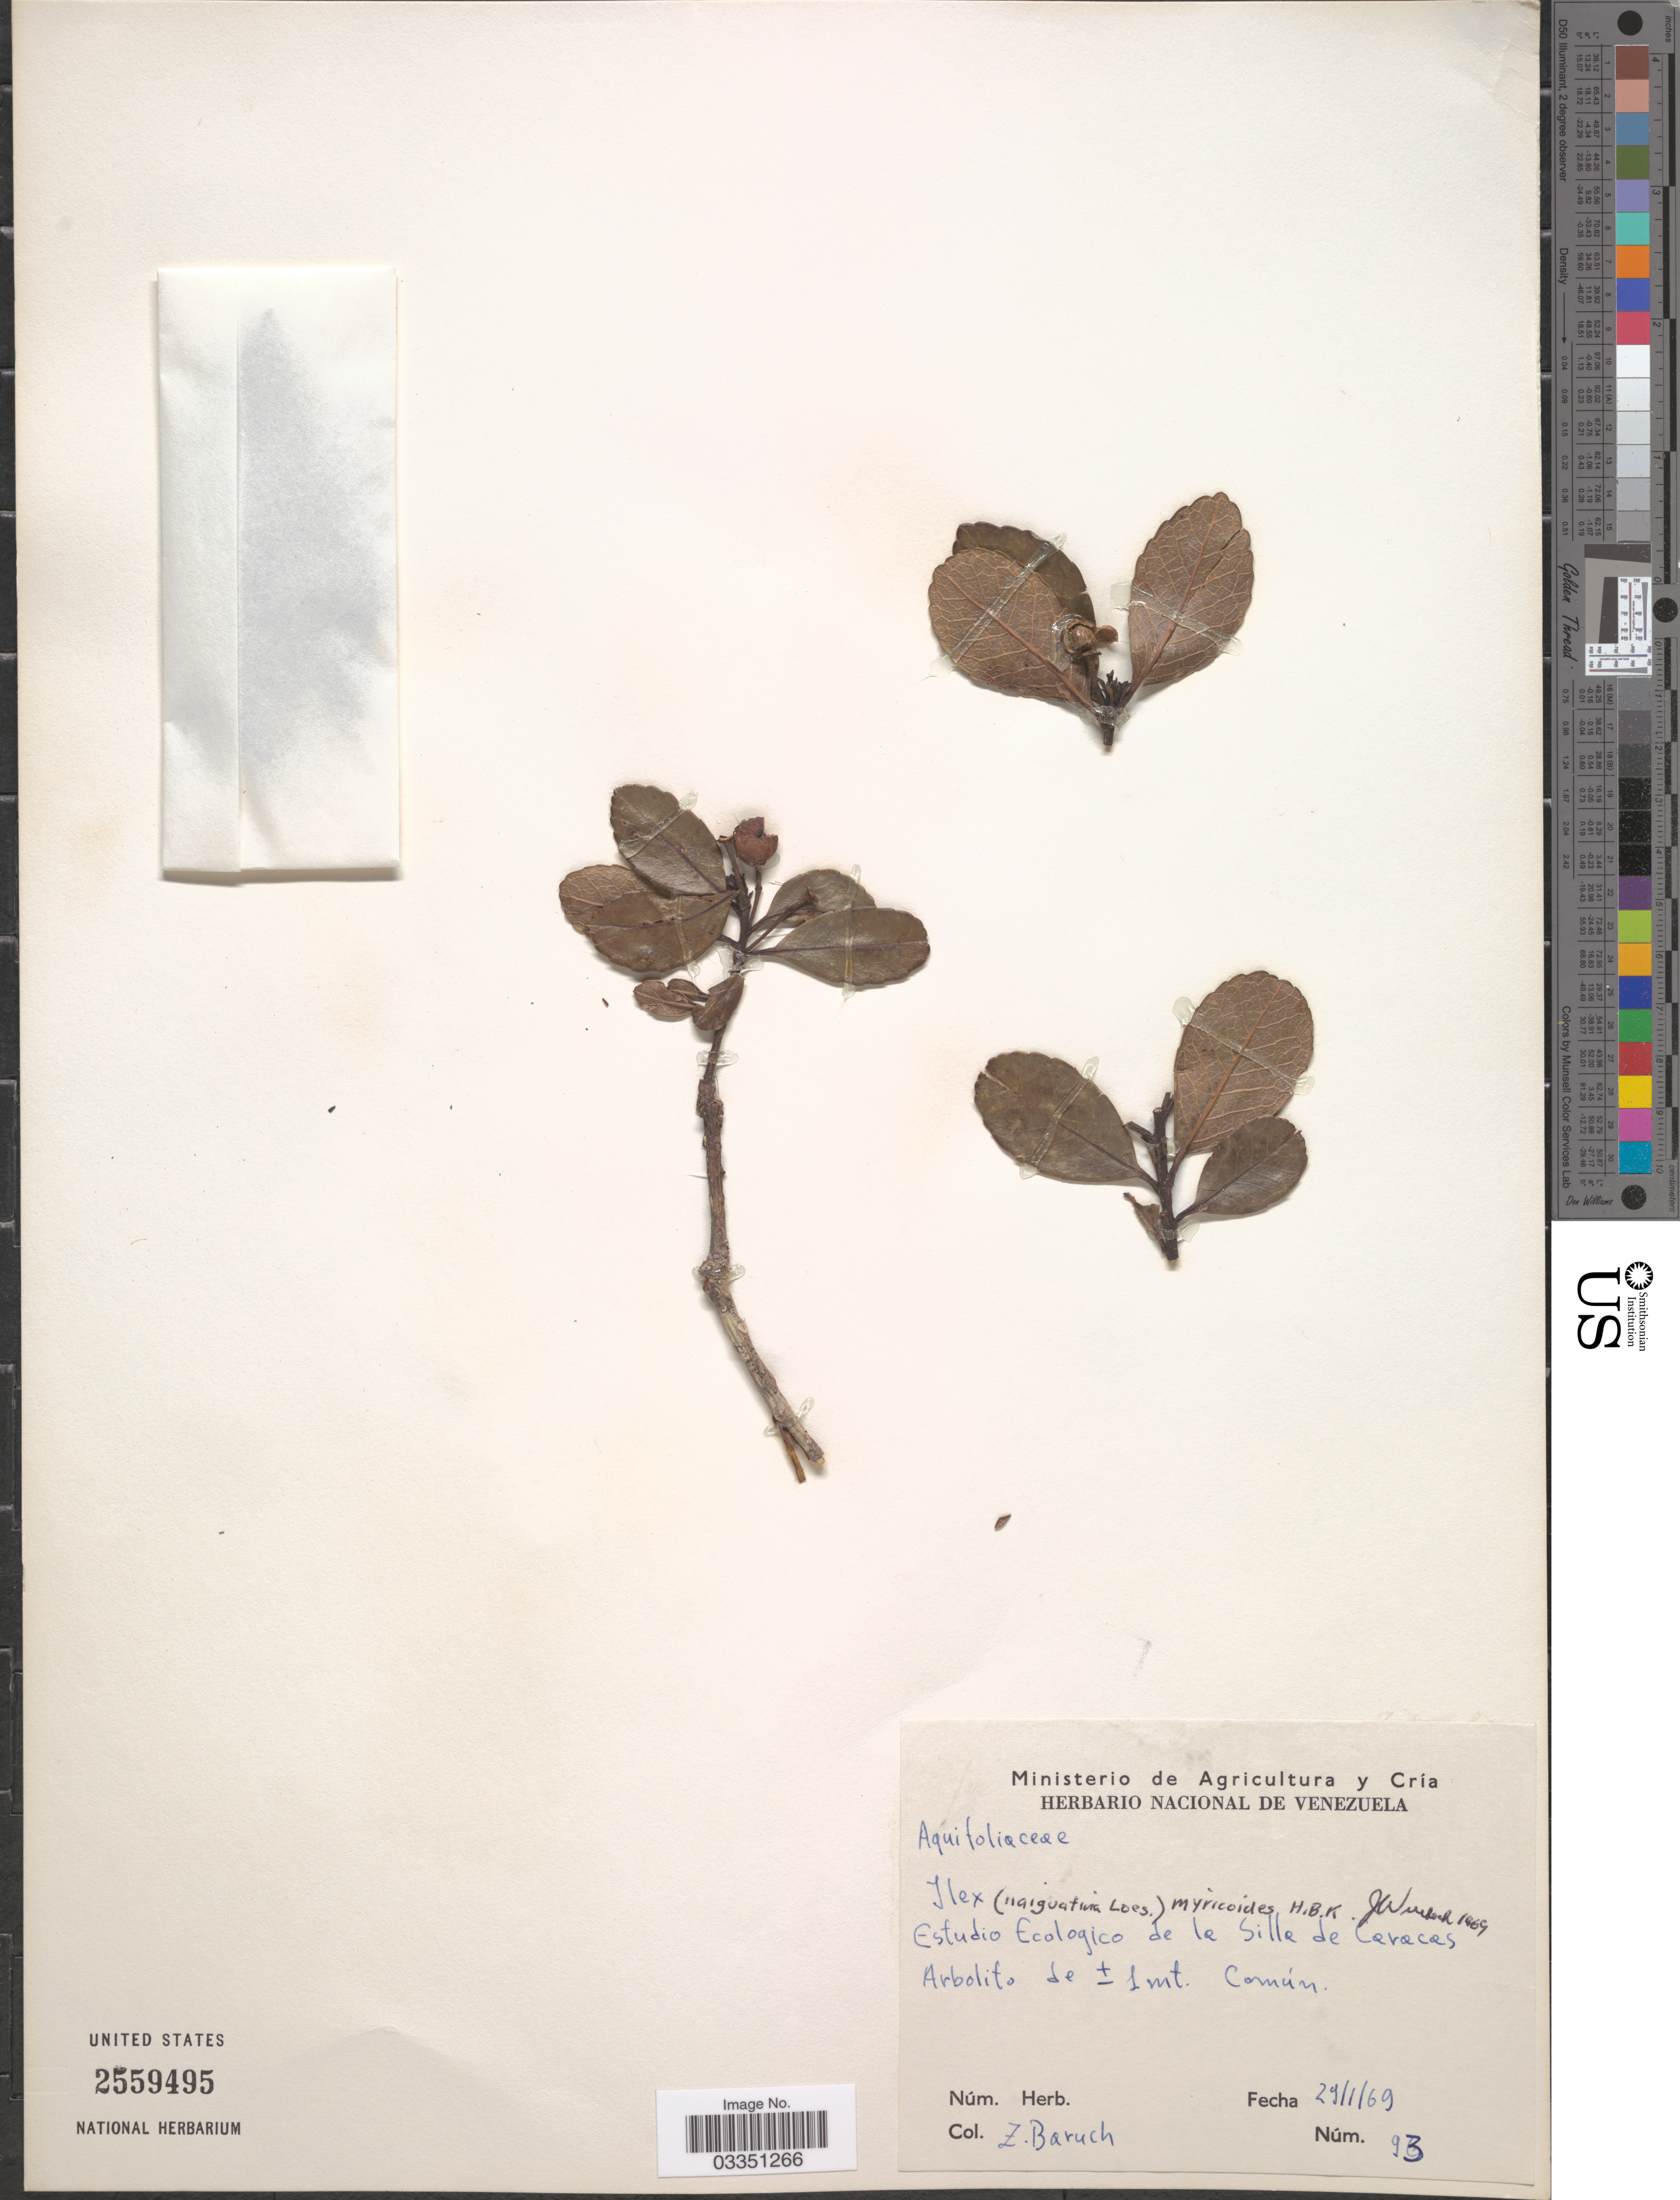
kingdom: Plantae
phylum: Tracheophyta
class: Magnoliopsida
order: Aquifoliales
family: Aquifoliaceae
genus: Ilex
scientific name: Ilex myricoides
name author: Kunth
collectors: Z. Baruch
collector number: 93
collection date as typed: Transcribed d/m/y: 29/1/69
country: Venezuela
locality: Estudio Ecologico de la Sille de Caracas.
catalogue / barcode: US 2559495